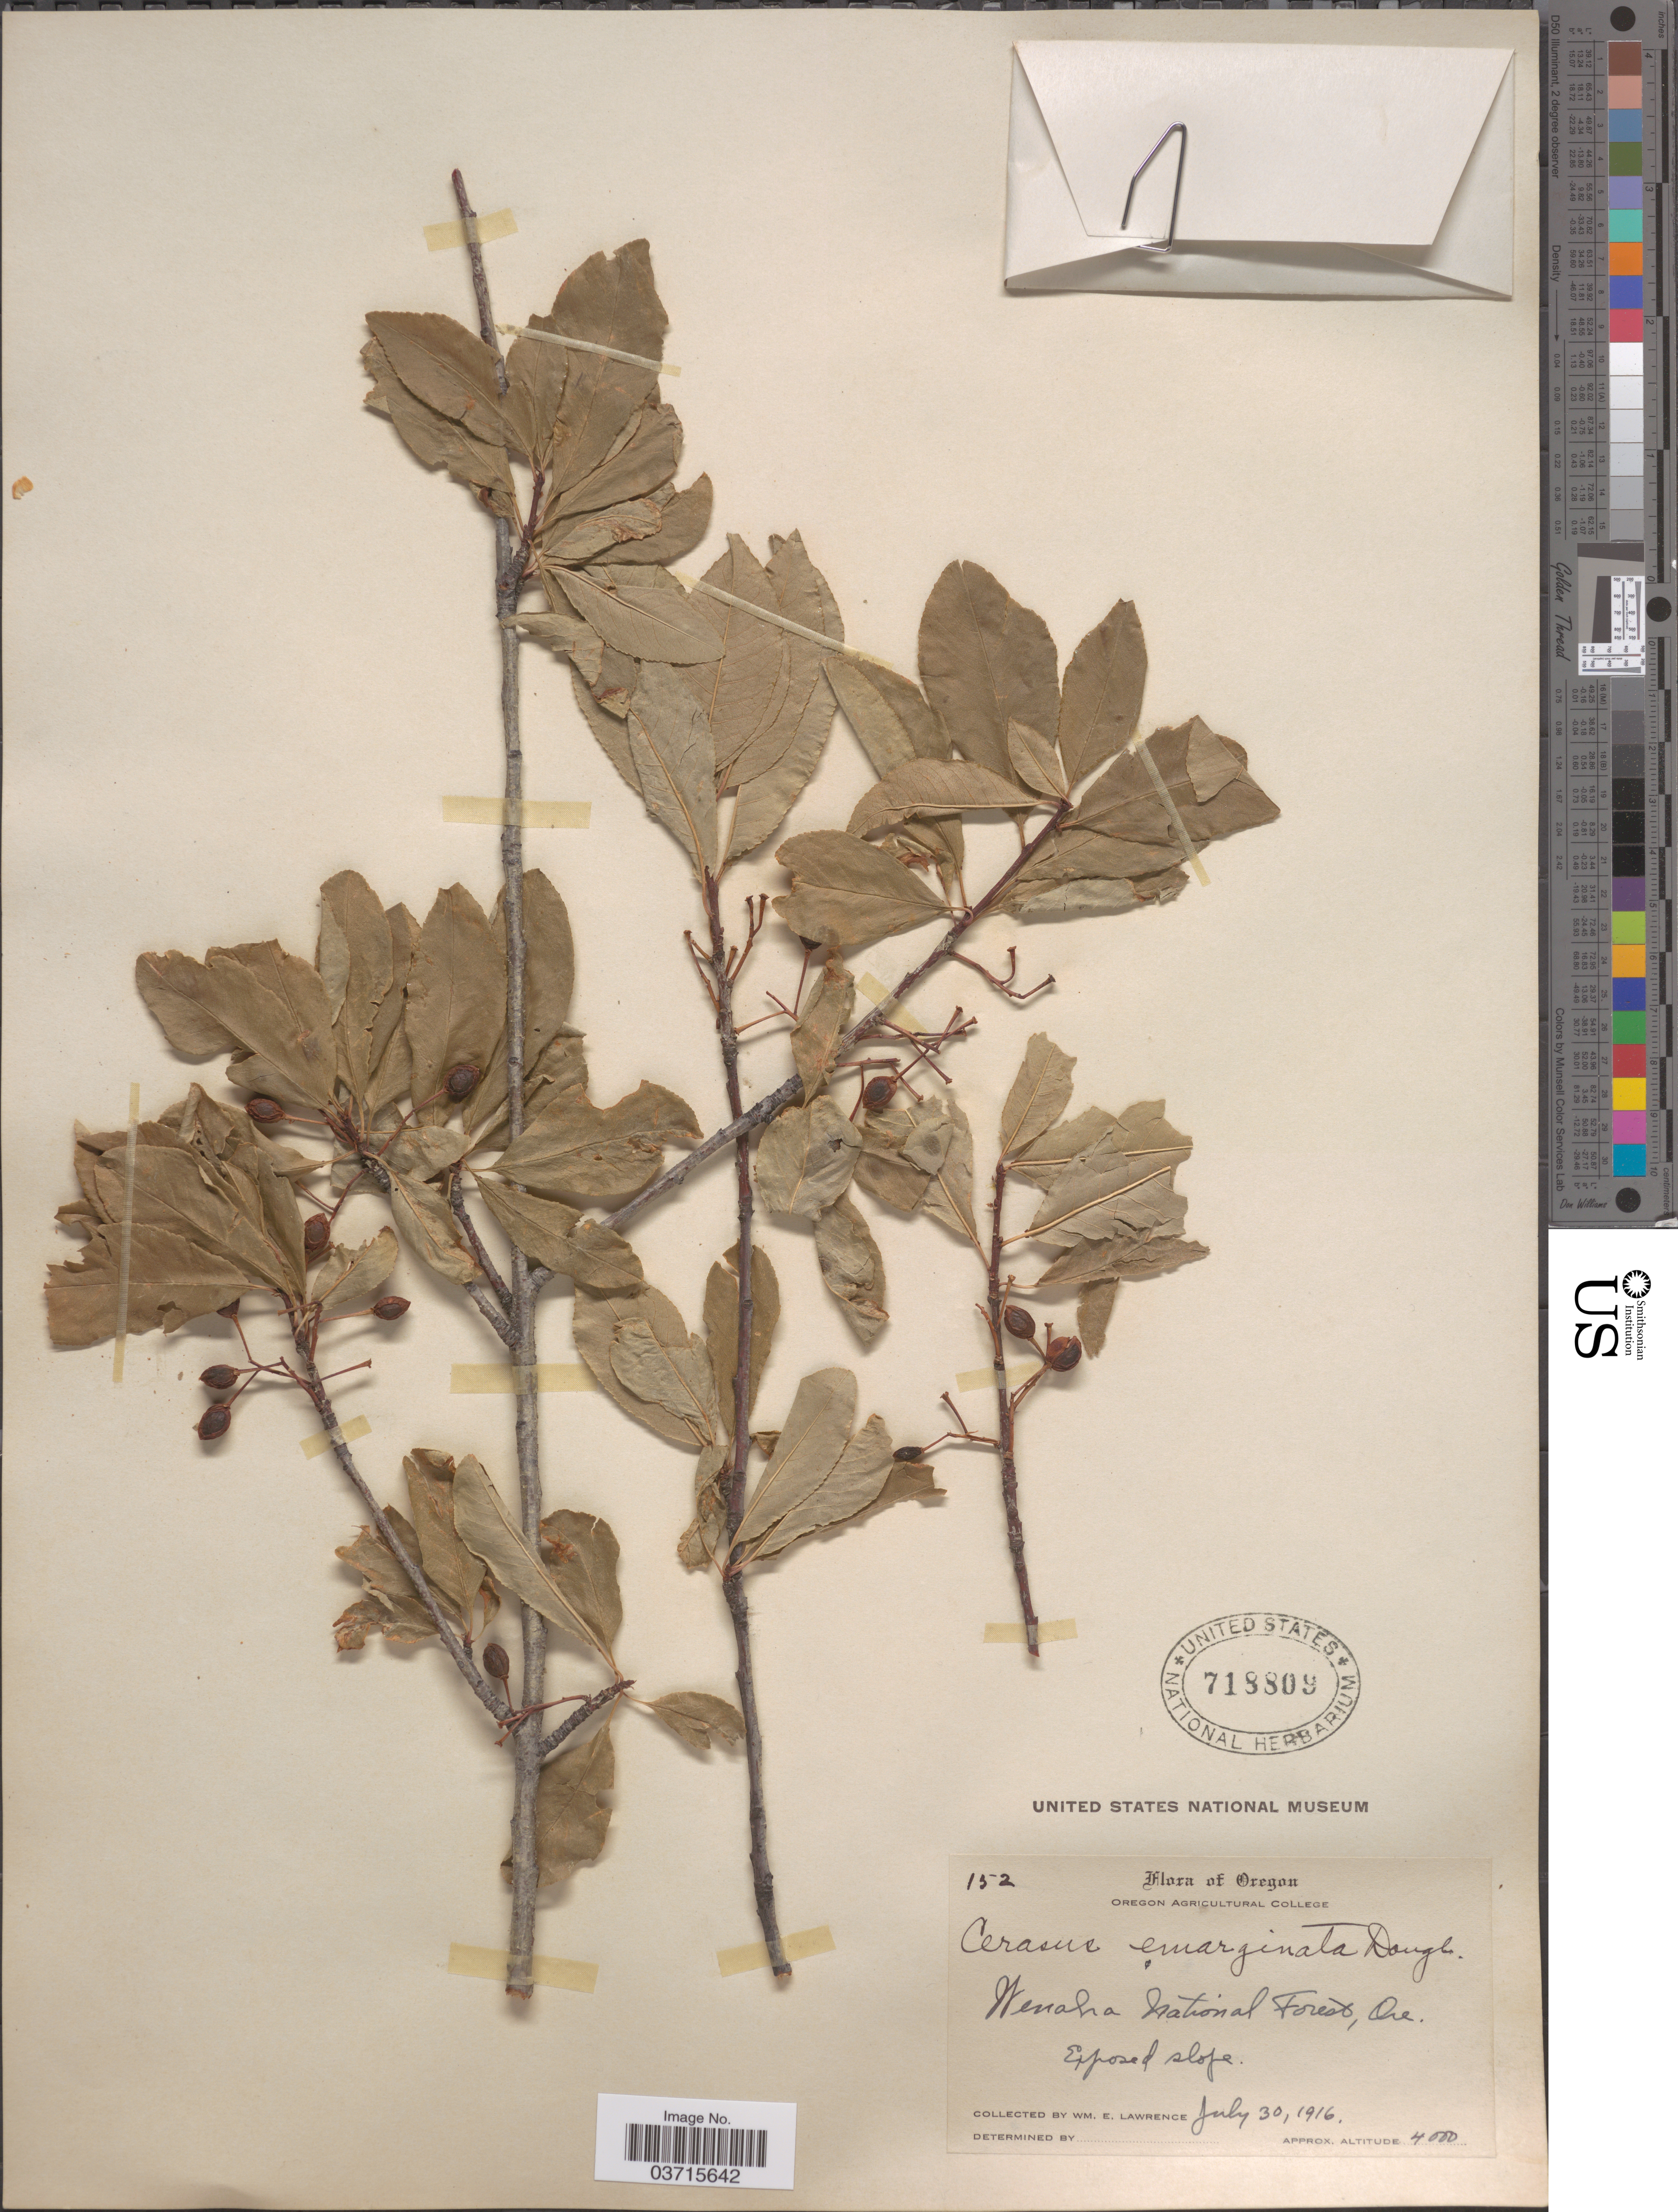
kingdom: Plantae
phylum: Tracheophyta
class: Magnoliopsida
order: Rosales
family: Rosaceae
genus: Prunus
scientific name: Prunus emarginata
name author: (Douglas ex Hook.) Eaton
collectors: W. Lawrence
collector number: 152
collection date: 1916-07-30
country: United States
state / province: Oregon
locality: Wenaha National Forest. Exposed slope.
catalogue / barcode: US 718809